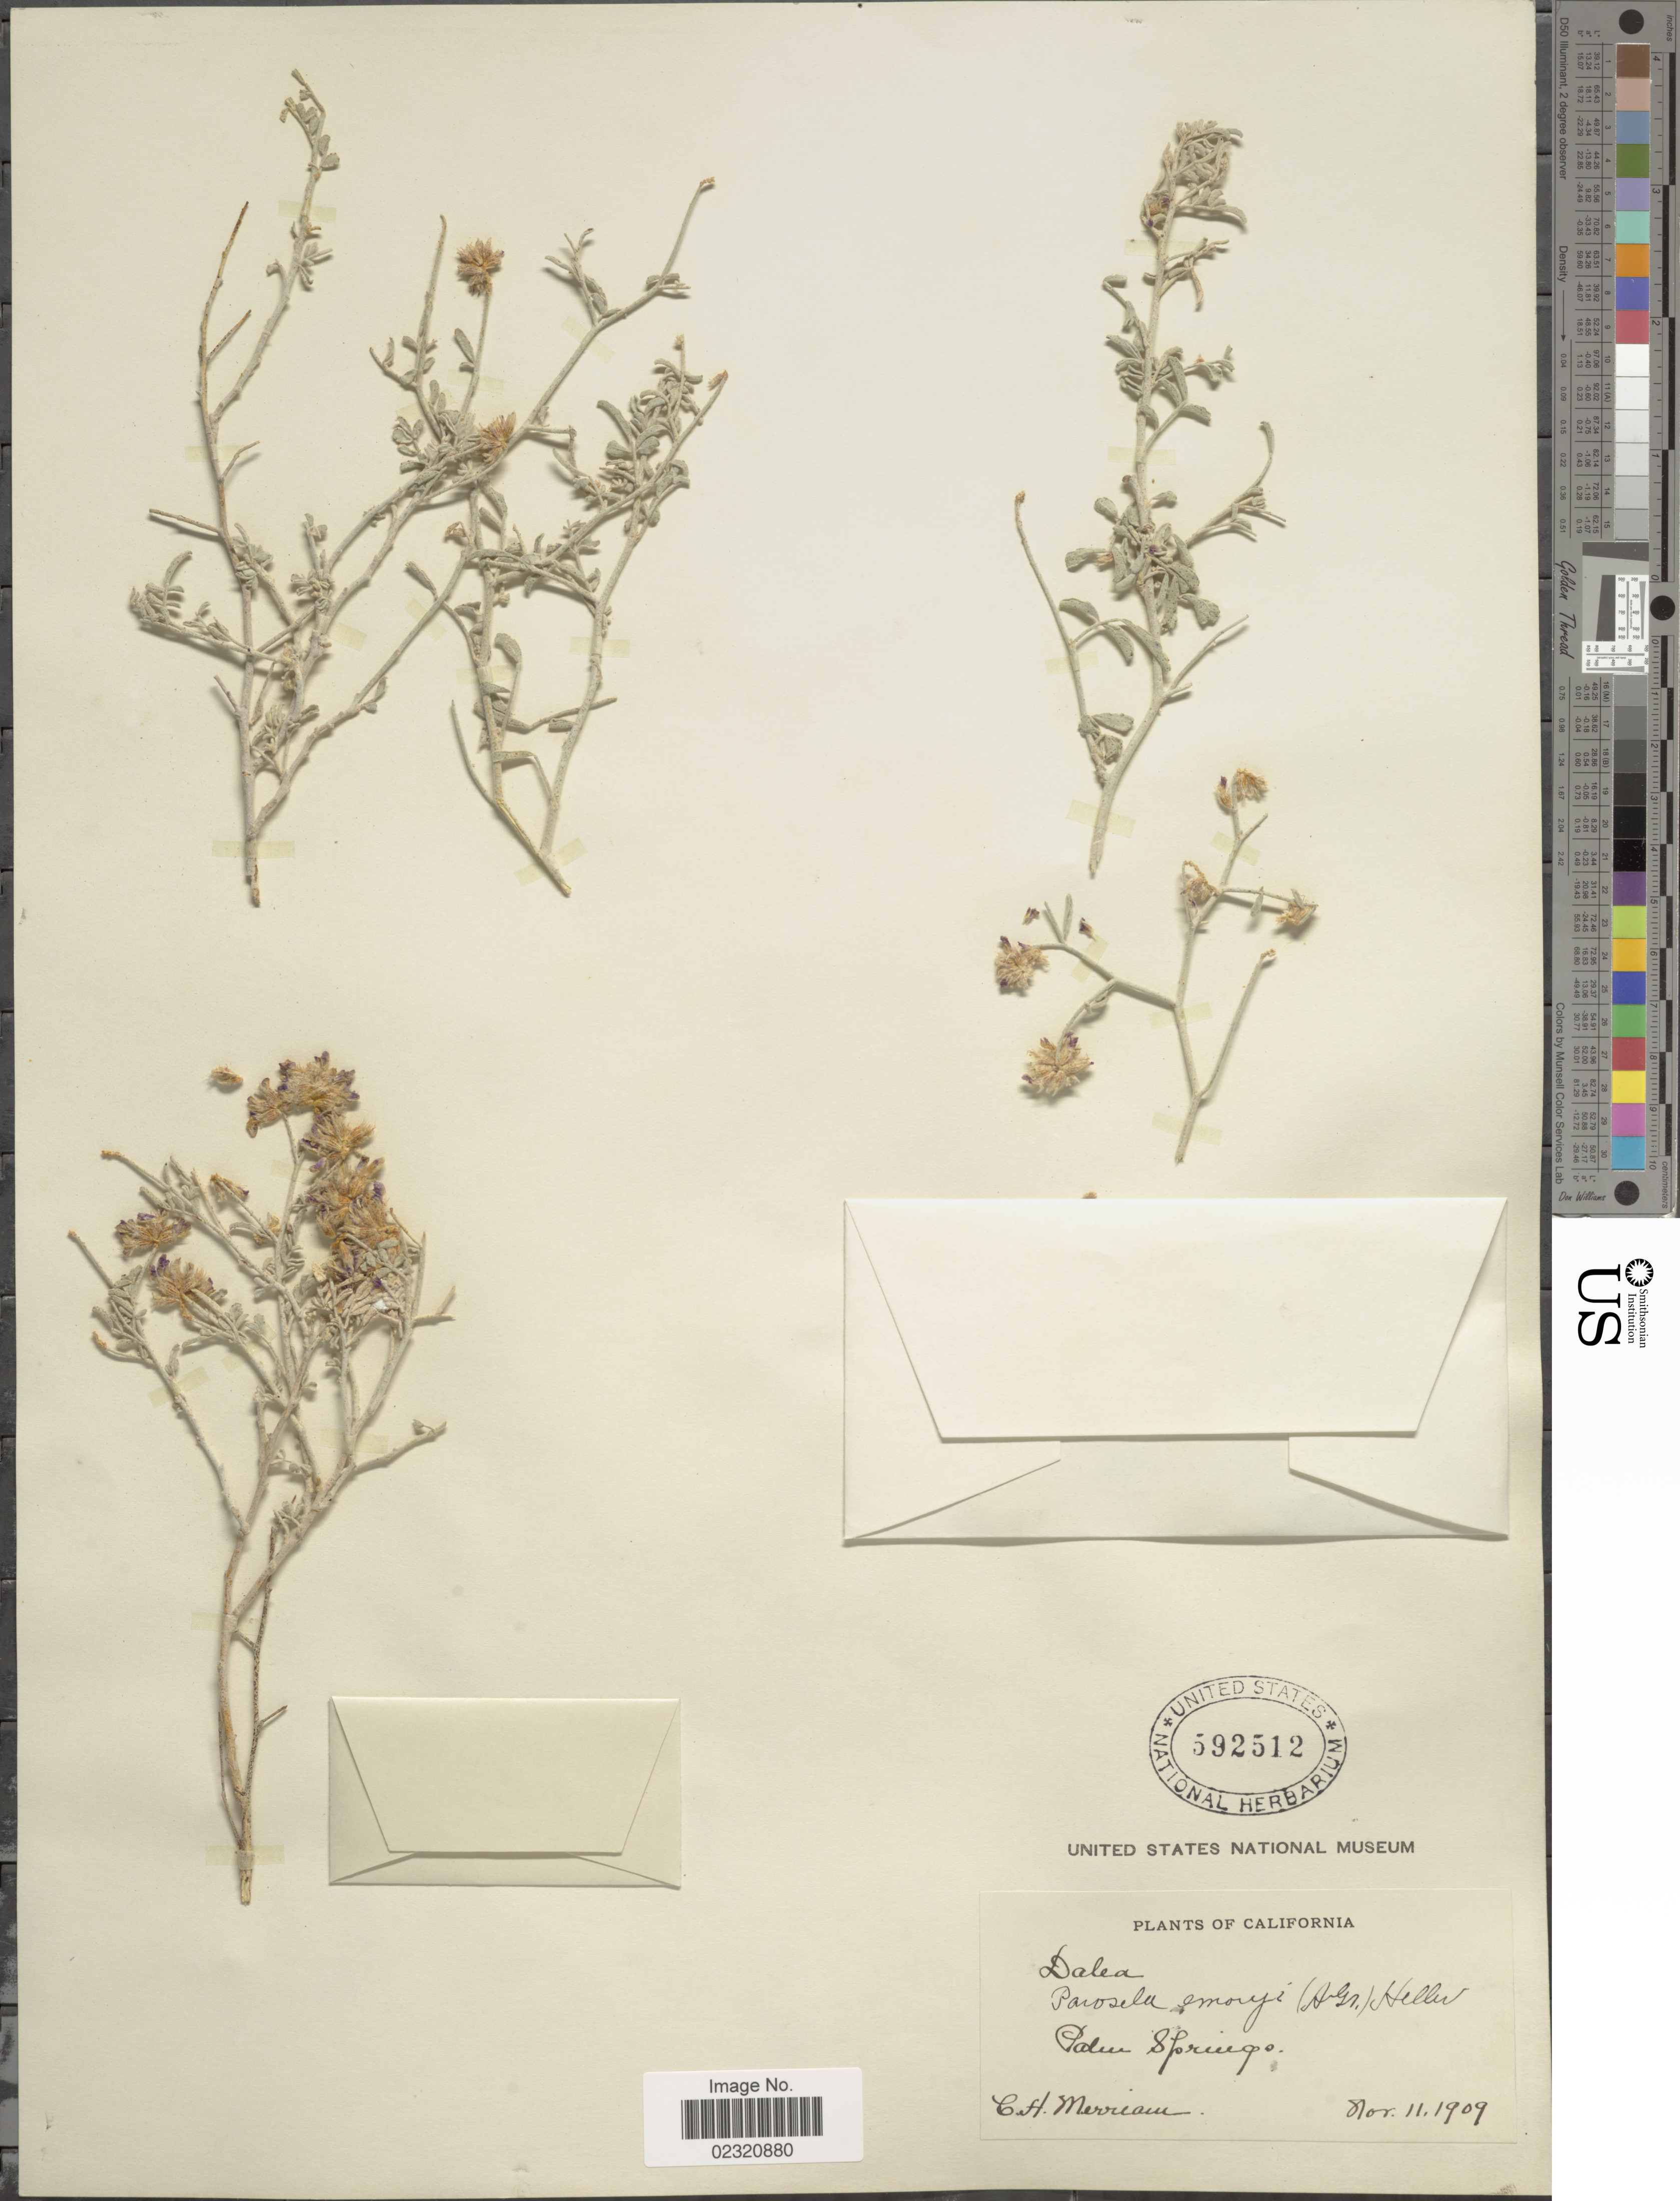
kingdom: Plantae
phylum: Tracheophyta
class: Magnoliopsida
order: Fabales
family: Fabaceae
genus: Psorothamnus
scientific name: Psorothamnus emoryi var. emoryi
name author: (A. Gray) Rydb.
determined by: Strong, M. T., (US), Smithsonian Institution - National Museum of Natural History (UNITED STATES)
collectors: C. Merriam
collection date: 1909-11-11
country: United States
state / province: California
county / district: Riverside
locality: Palm Springs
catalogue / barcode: US 592512